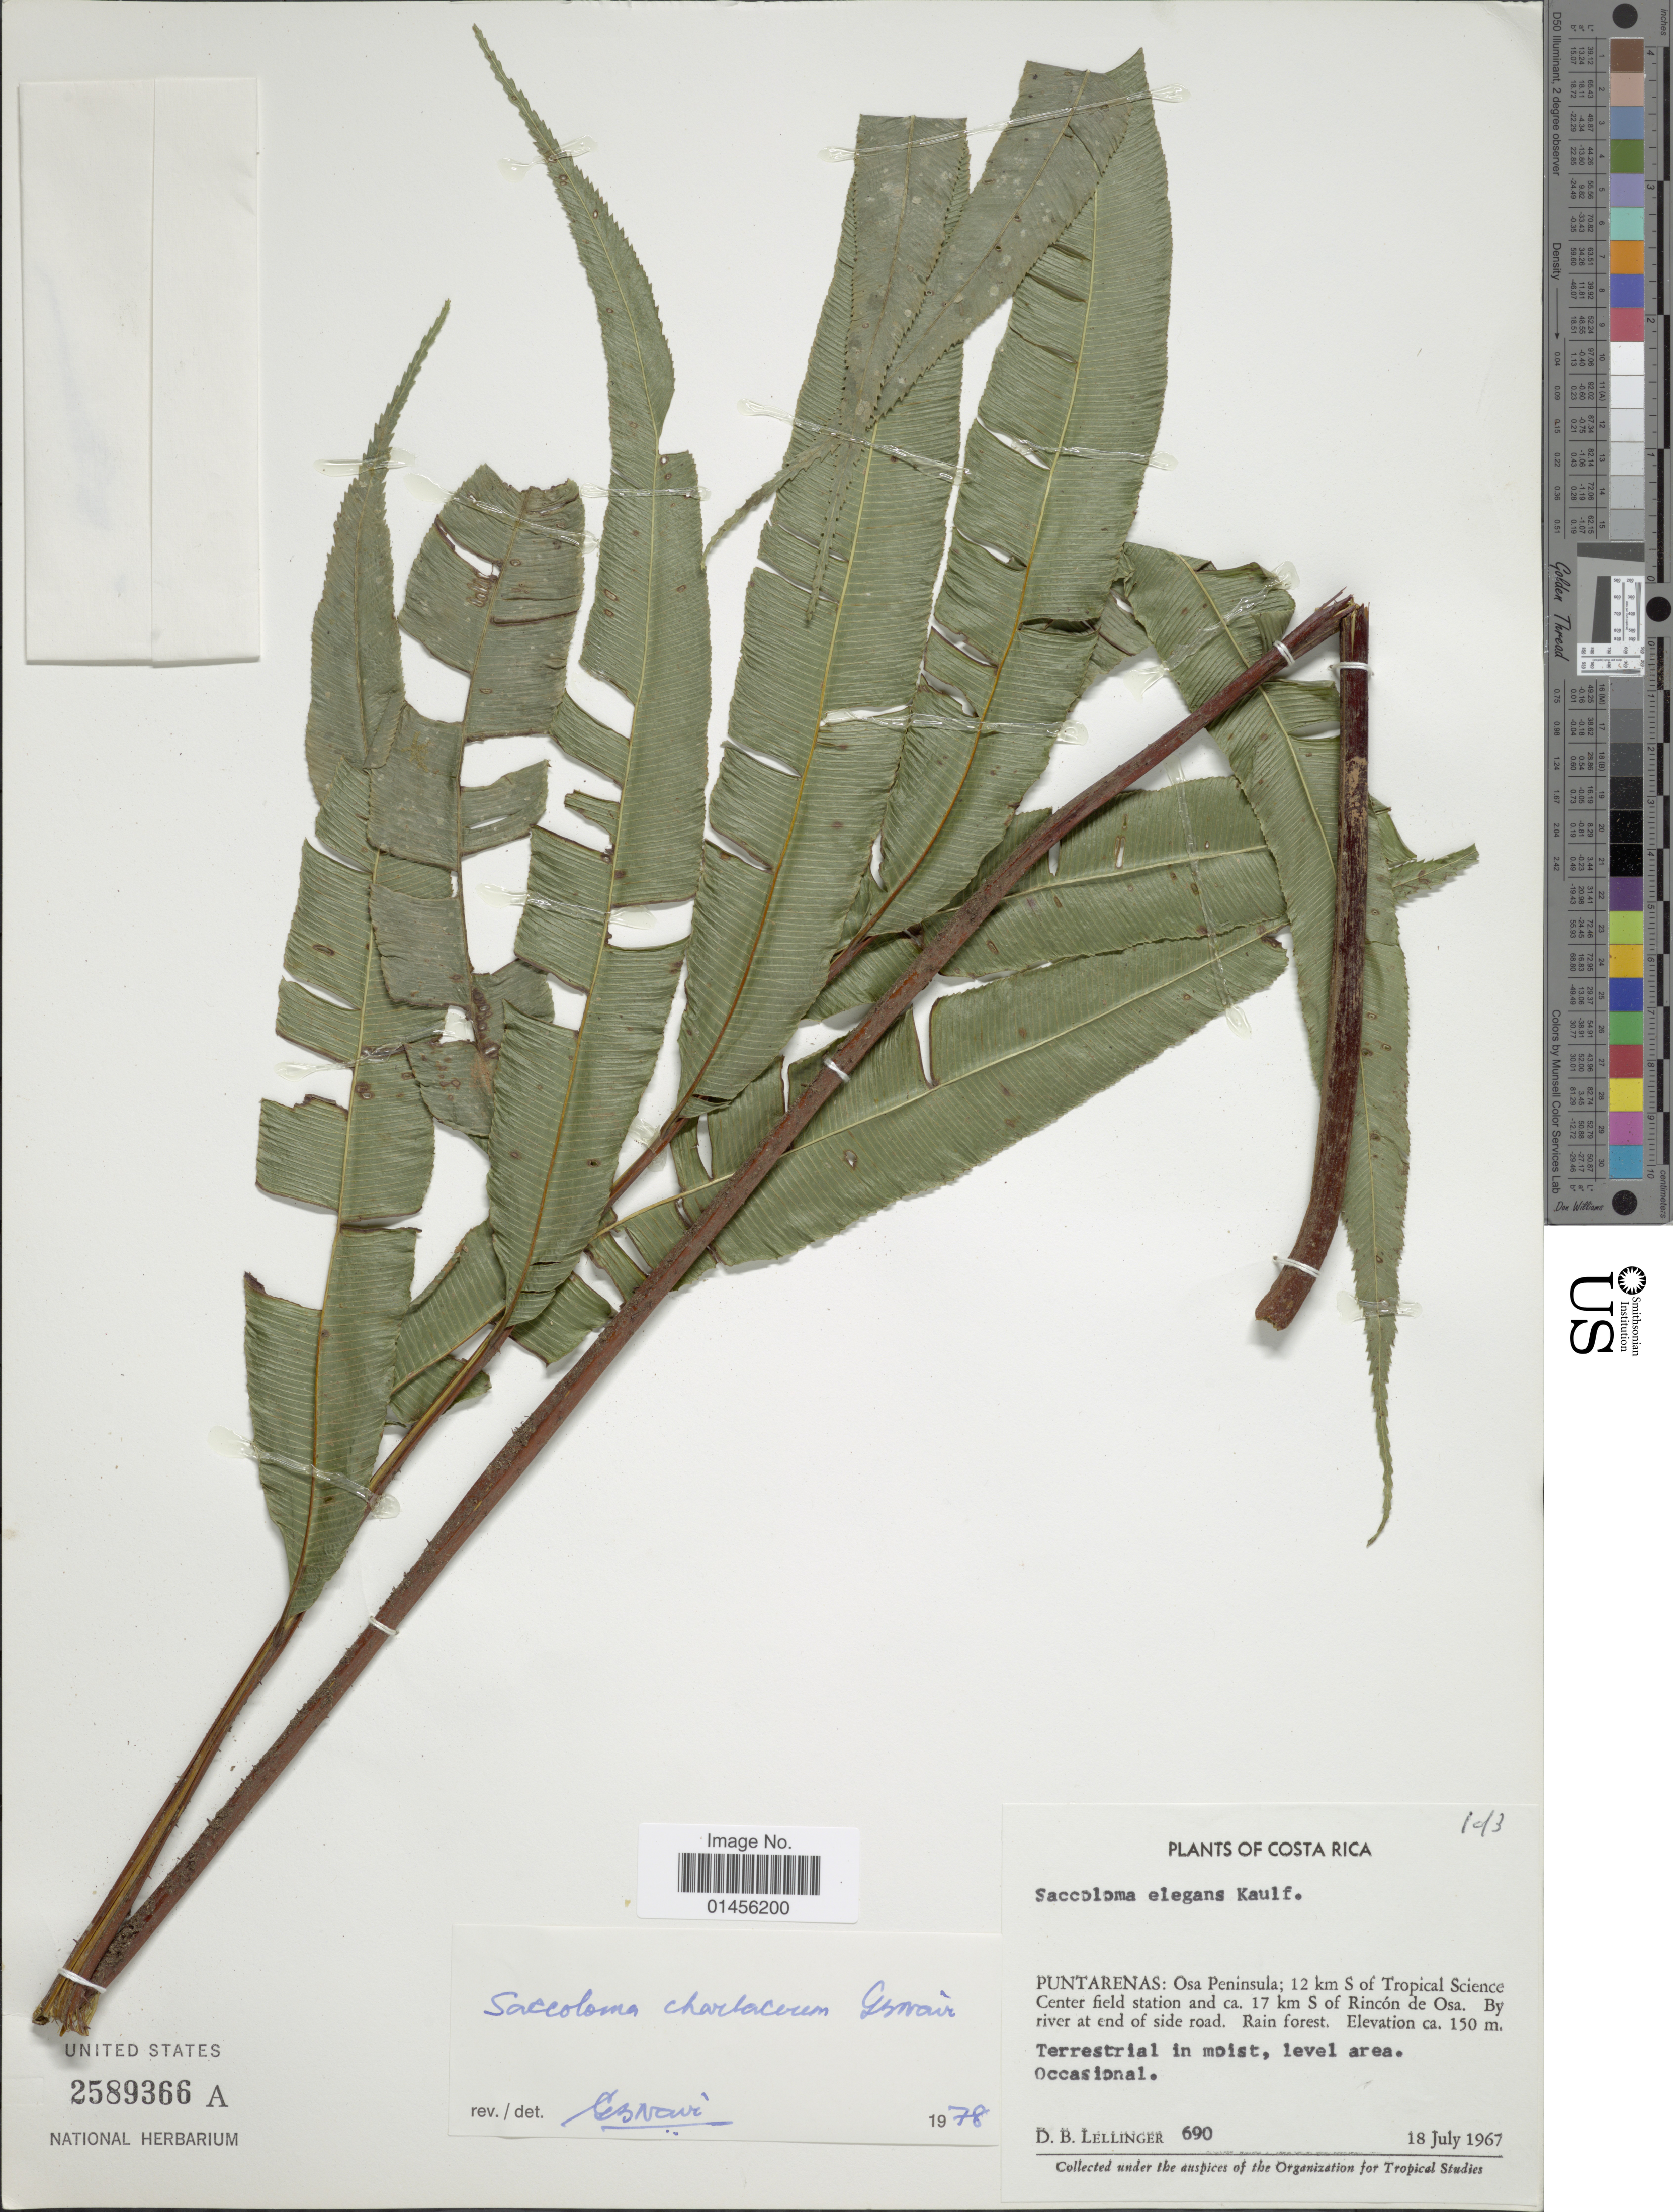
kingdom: Plantae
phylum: Tracheophyta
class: Polypodiopsida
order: Polypodiales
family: Saccolomataceae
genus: Saccoloma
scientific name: Saccoloma elegans subsp. chartaceum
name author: Cremers & K.U. Kramer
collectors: D. B. Lellinger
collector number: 690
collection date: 1967-07-18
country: Costa Rica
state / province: Puntarenas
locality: Osa Peninsula; 12 km S of Tropical Science Center field station and ca. 17 km S of Rincón de Osa. By river at end of side road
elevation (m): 150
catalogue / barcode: US 2589366A